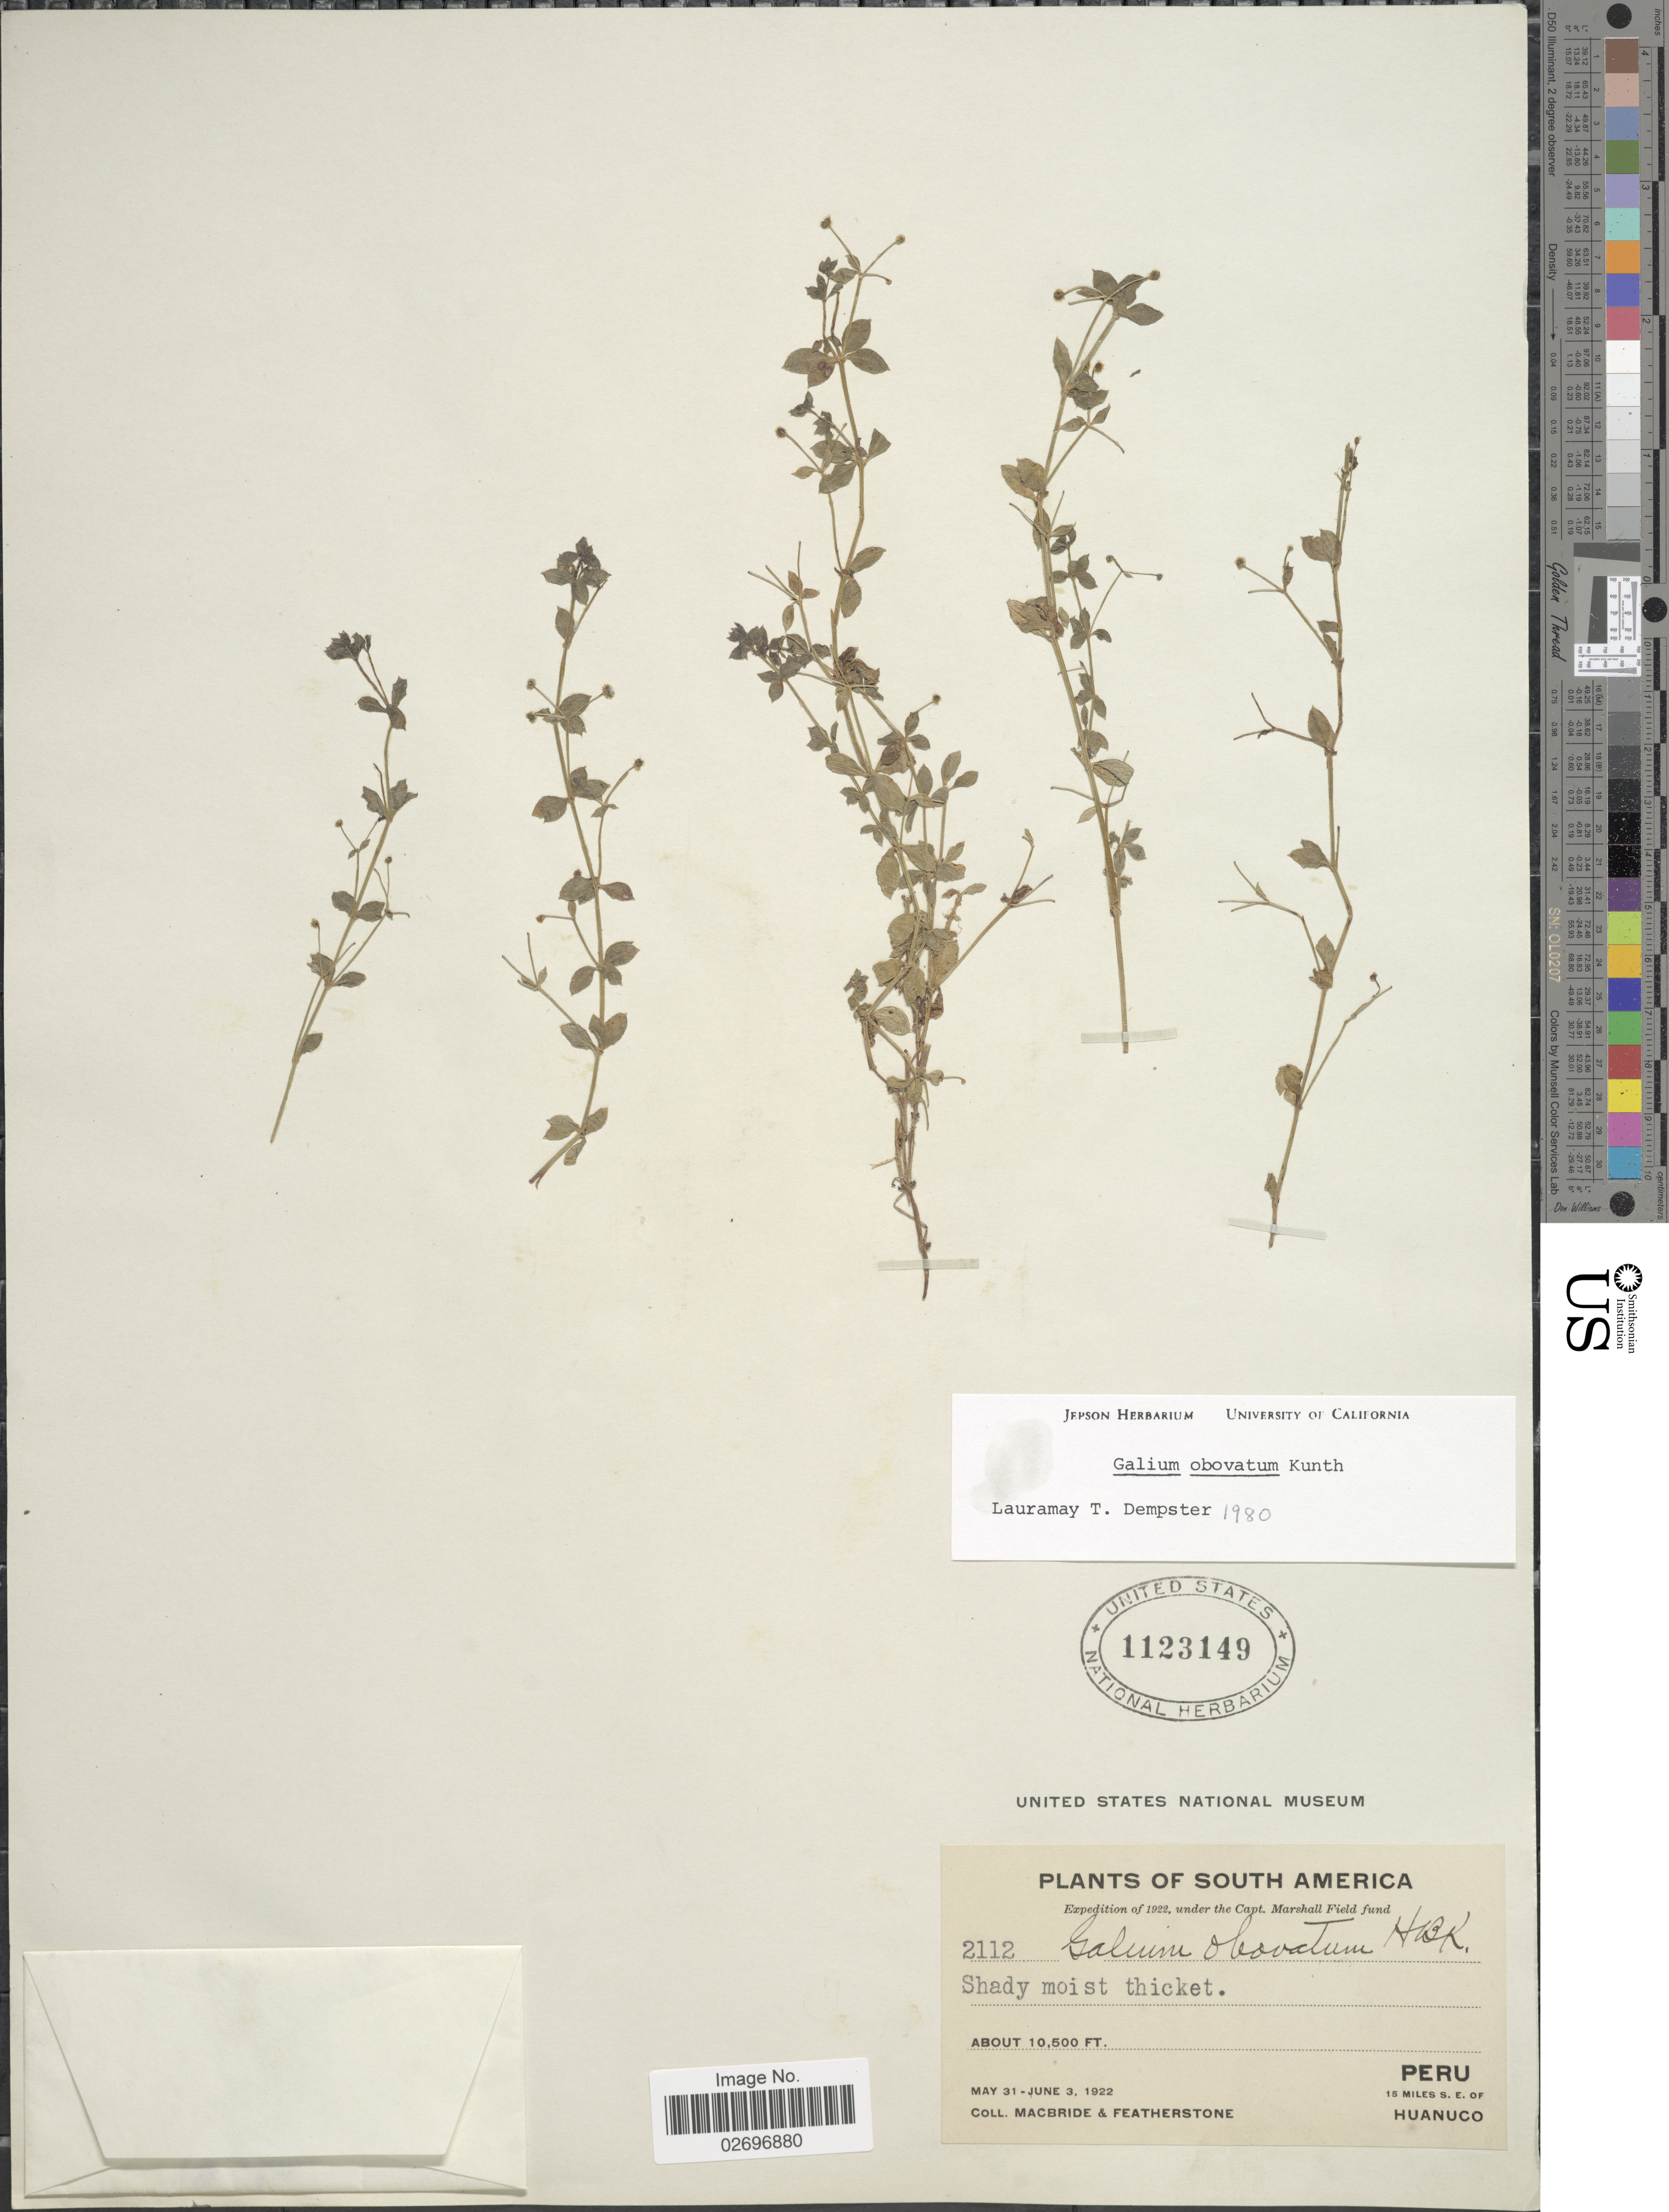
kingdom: Plantae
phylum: Tracheophyta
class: Magnoliopsida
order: Gentianales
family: Rubiaceae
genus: Galium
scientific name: Galium obovatum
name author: Kunth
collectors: Macbride, -- & -. Featherstone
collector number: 2112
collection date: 1922-05-31/1922-06-03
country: Peru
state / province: Huánuco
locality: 15 miles SE of Huanuco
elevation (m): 3200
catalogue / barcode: US 1123149